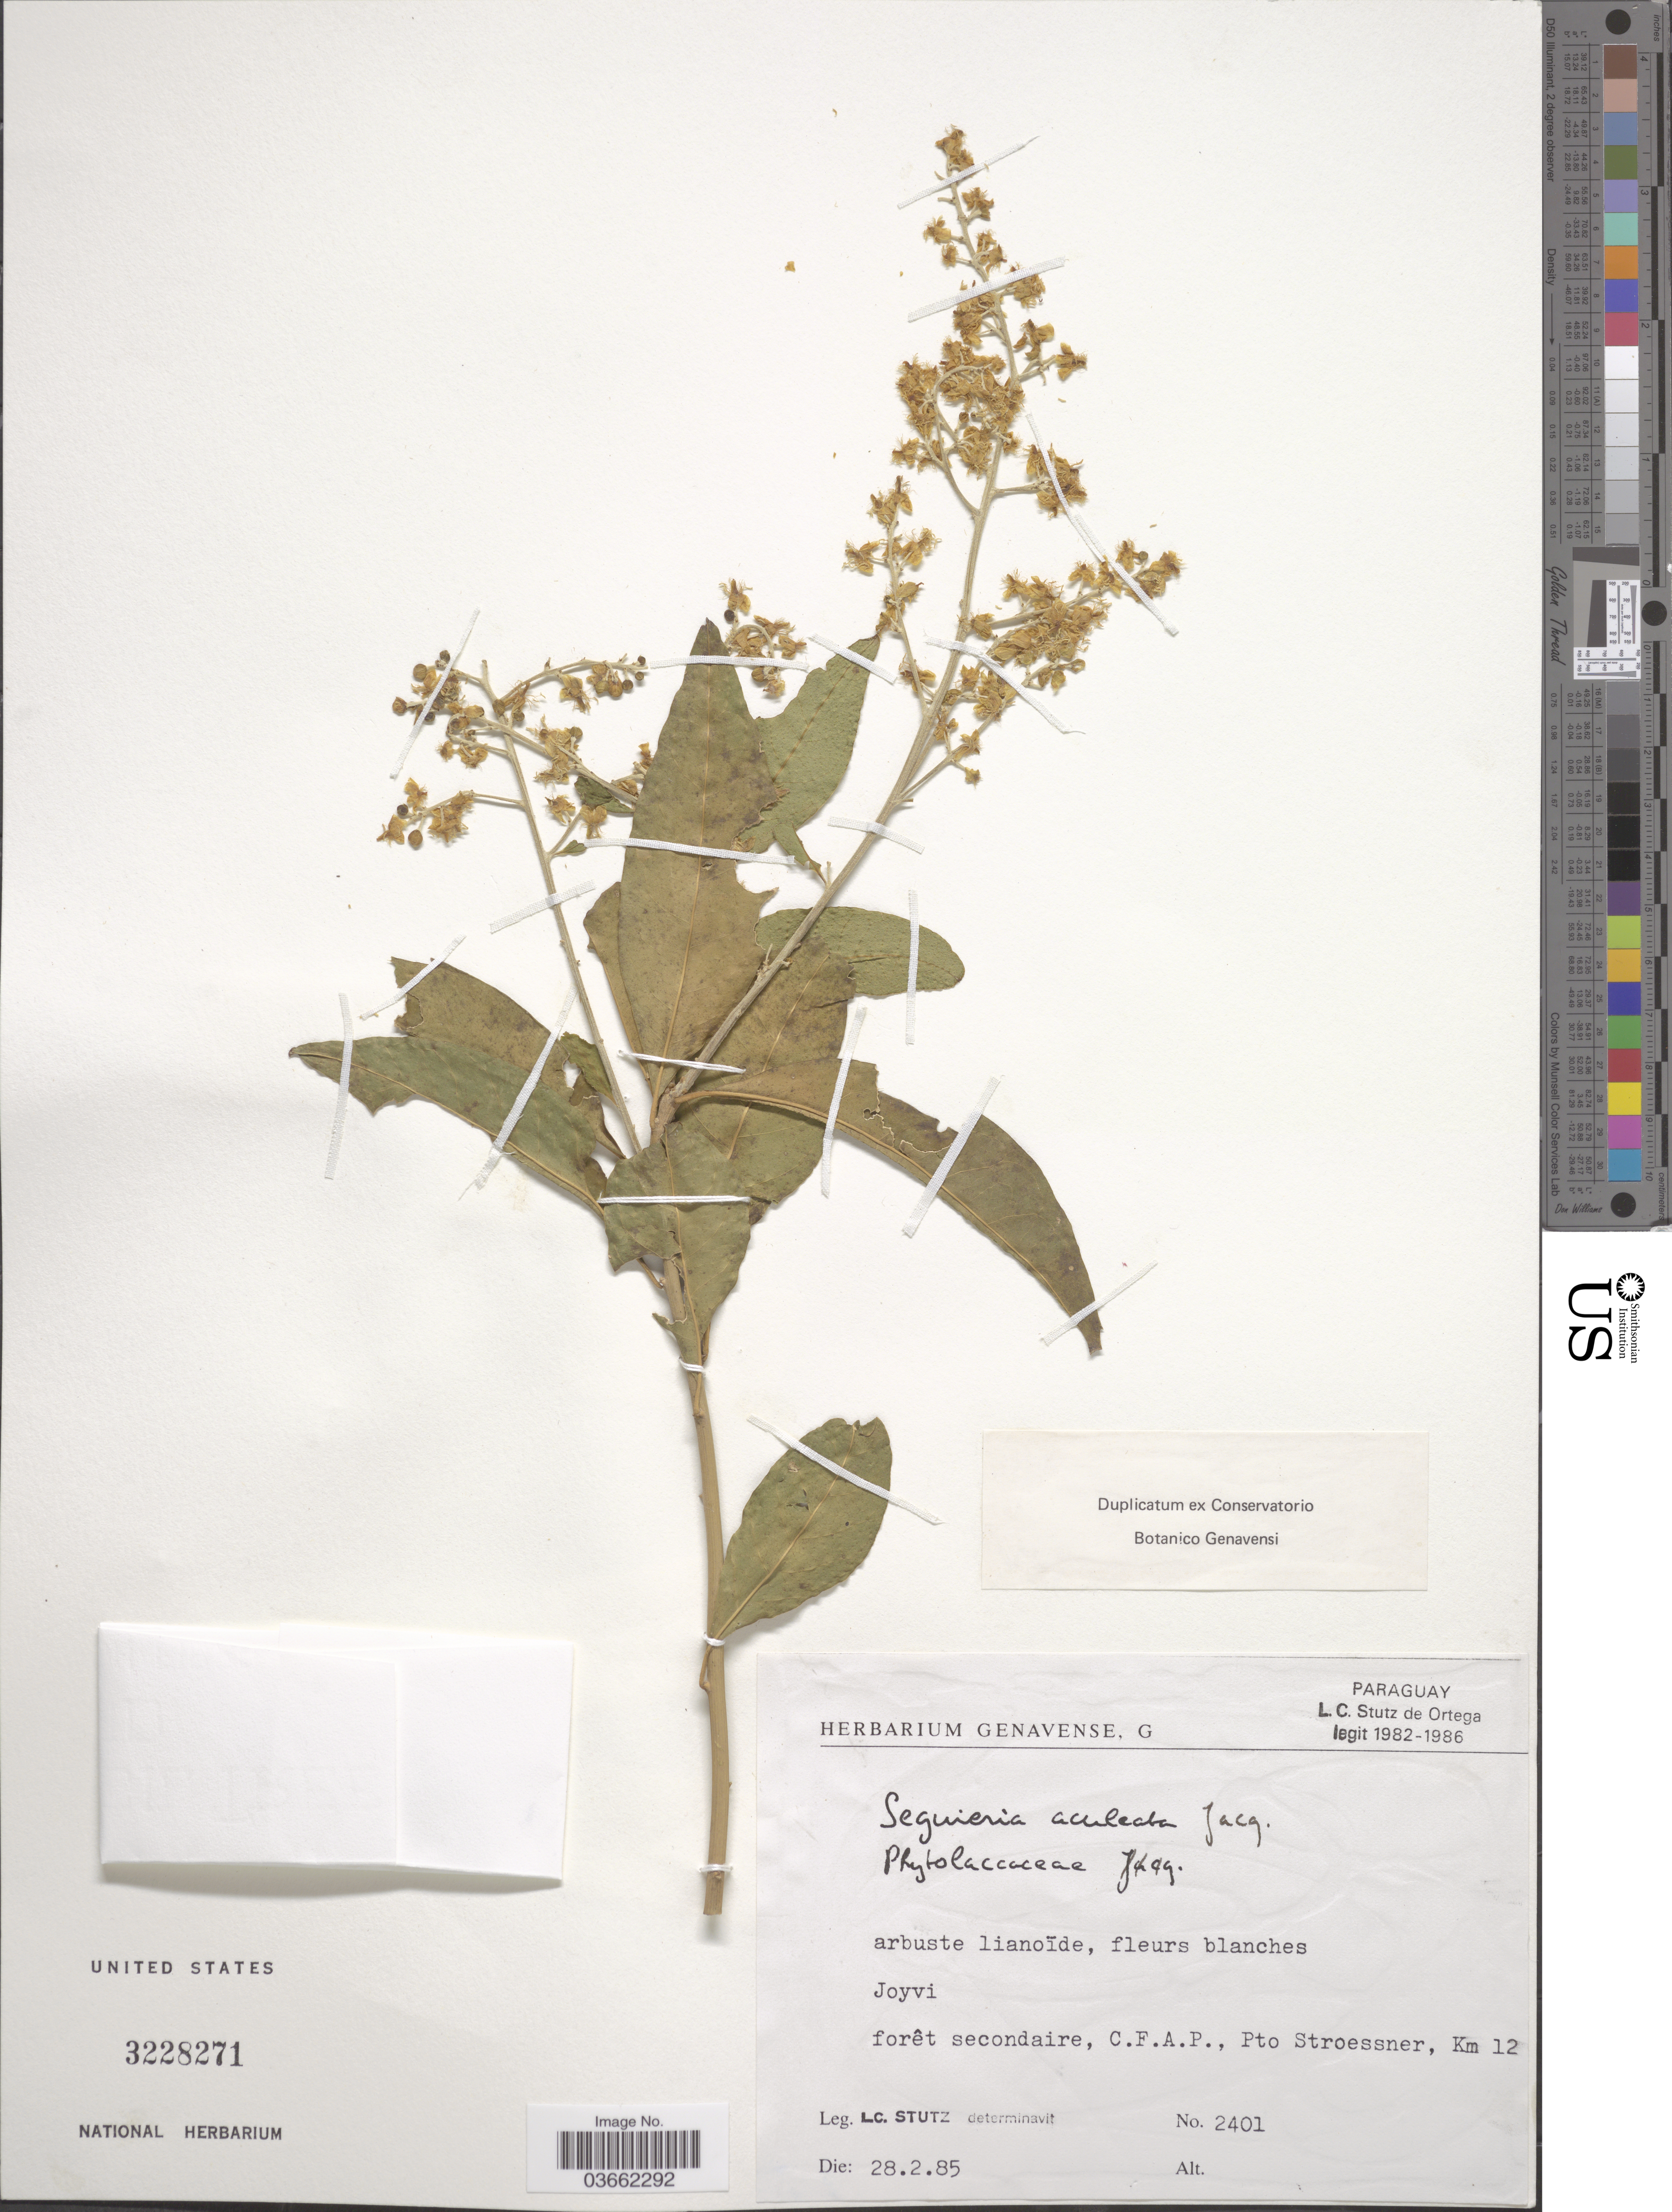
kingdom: Plantae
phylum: Tracheophyta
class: Magnoliopsida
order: Caryophyllales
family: Phytolaccaceae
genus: Seguieria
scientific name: Seguieria aculeata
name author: Jacq.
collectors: L. C. Stutz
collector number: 2401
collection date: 1985-02-28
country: Paraguay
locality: Forêt secondaire, C.F.A.P., Pto Stroessner, Km 12.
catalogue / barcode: US 3228271